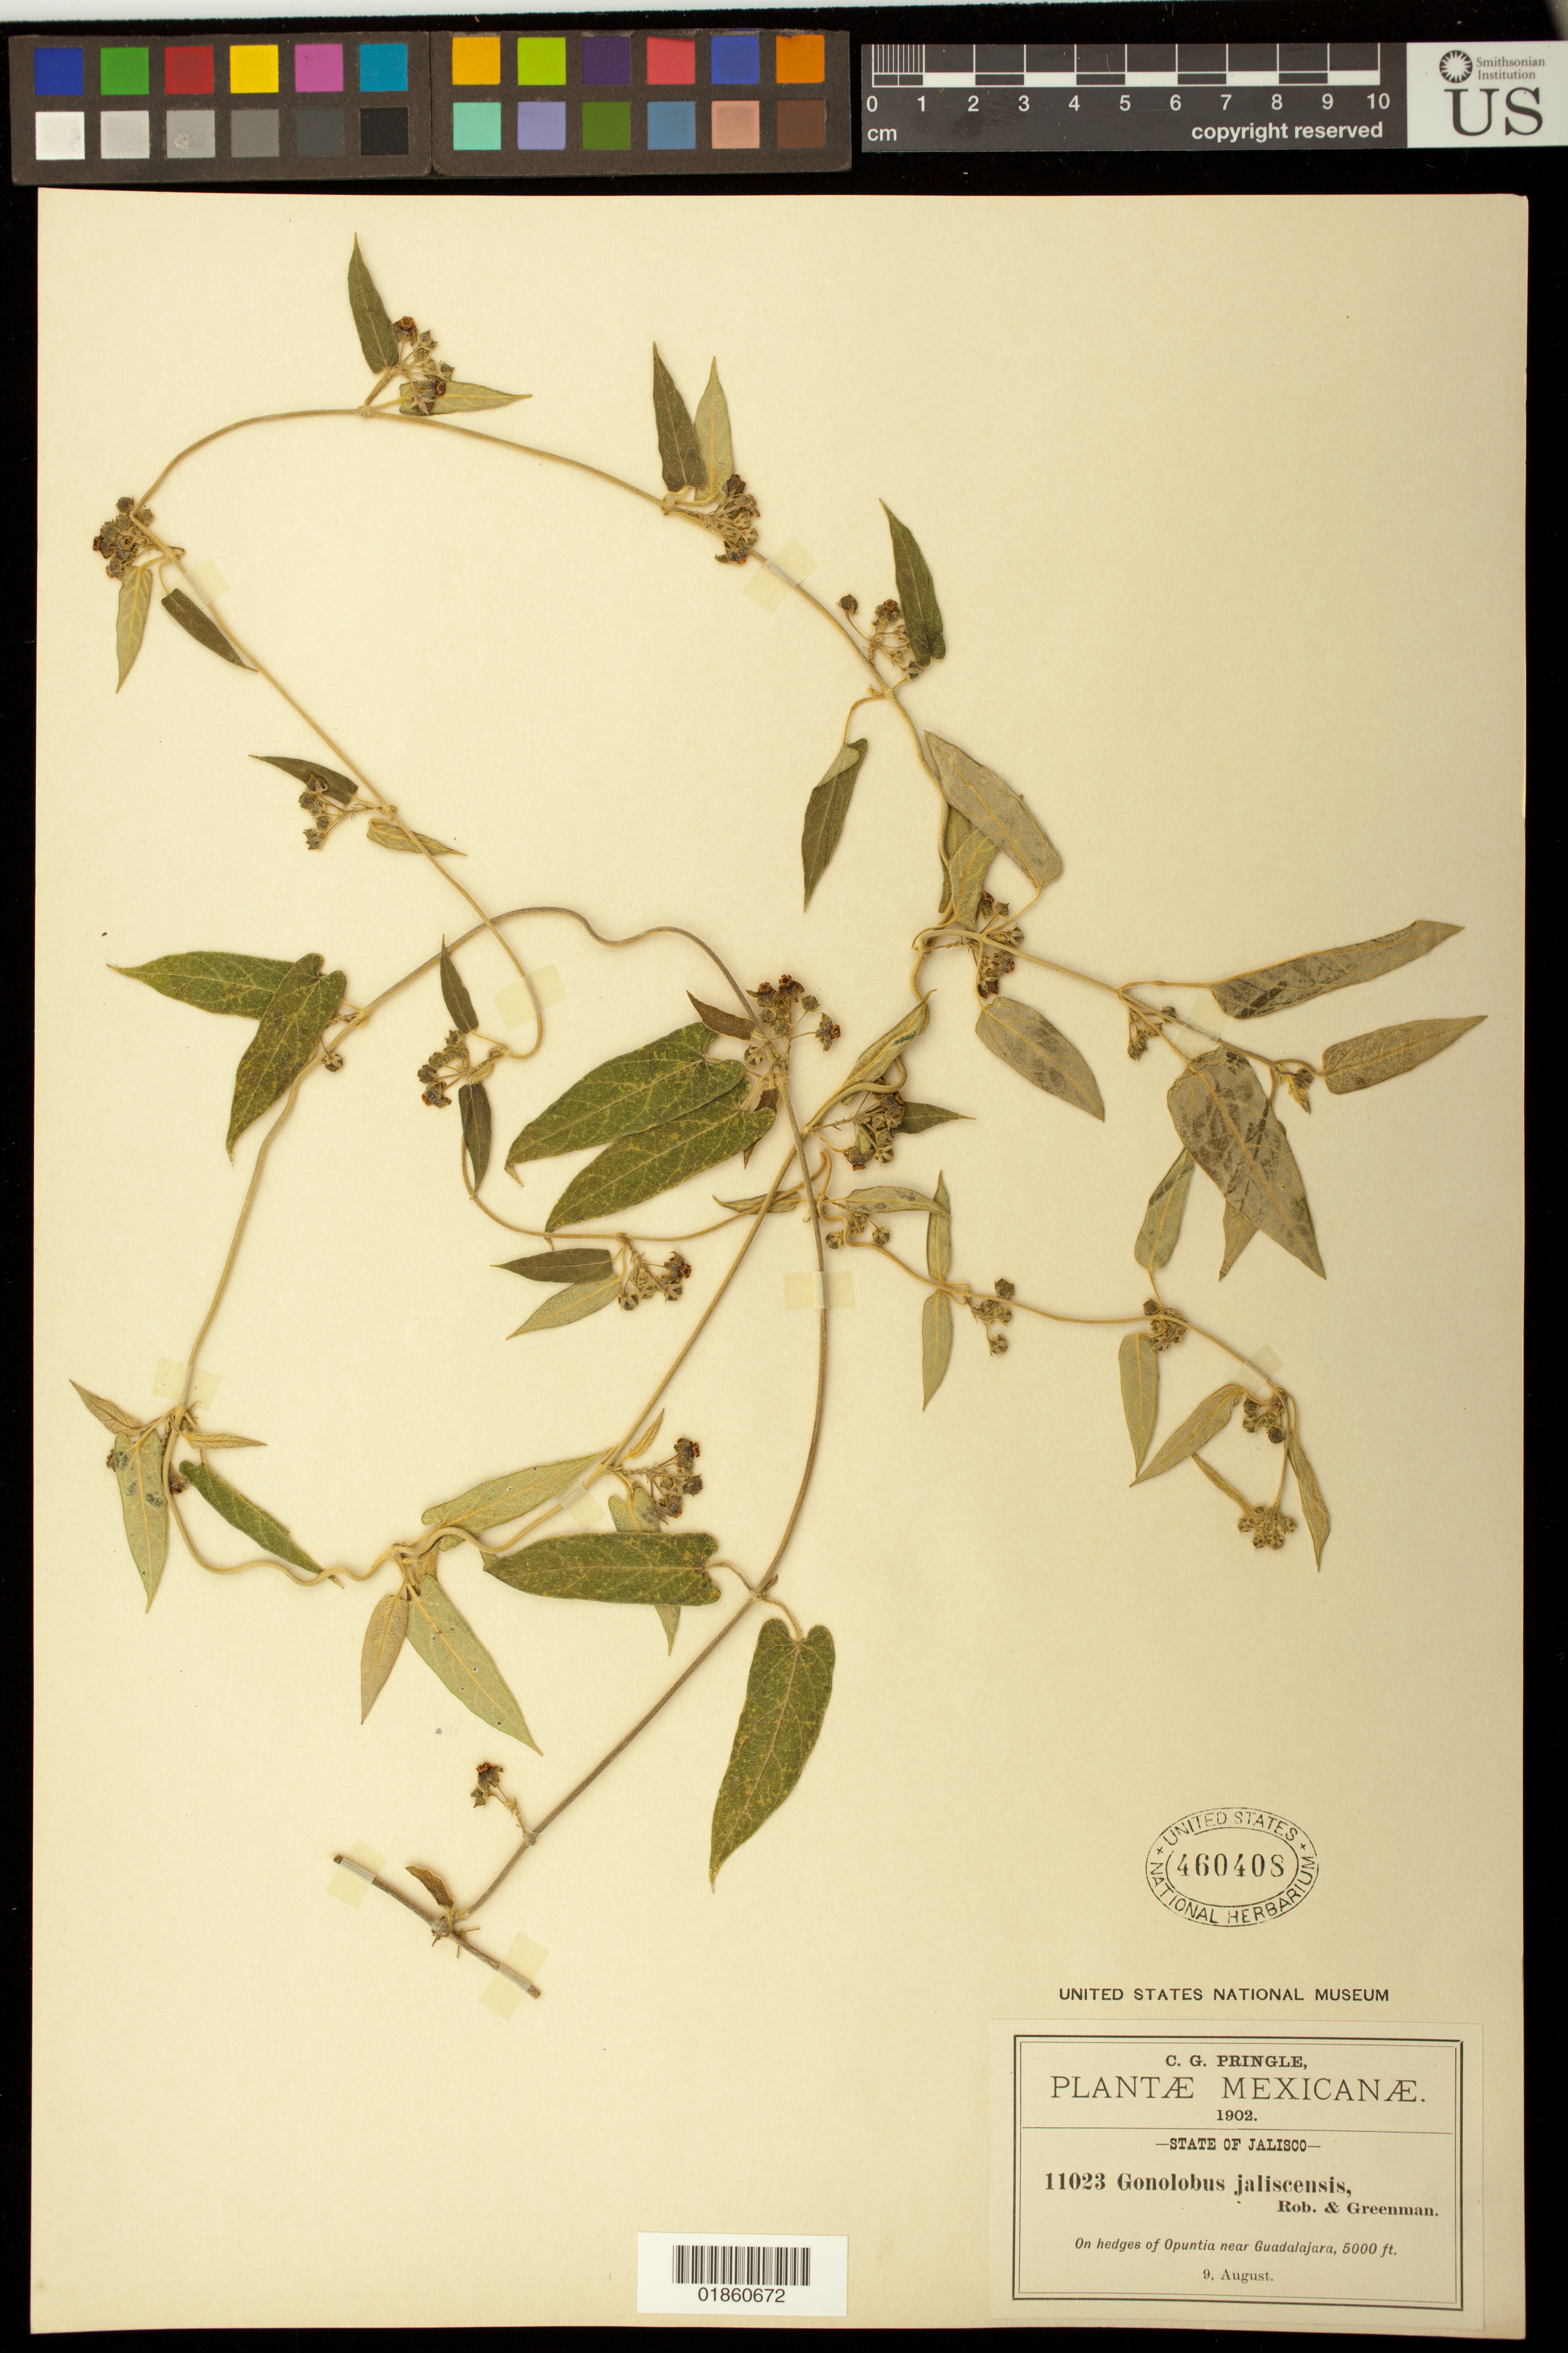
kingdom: Plantae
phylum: Tracheophyta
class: Magnoliopsida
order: Gentianales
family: Apocynaceae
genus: Gonolobus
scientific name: Gonolobus jaliscensis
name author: B.L. Rob. & Greenm.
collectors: C. G. Pringle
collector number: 11023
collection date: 1902-08-09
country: Mexico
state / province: Jalisco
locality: near Guadalajara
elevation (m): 1524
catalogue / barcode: US 460408